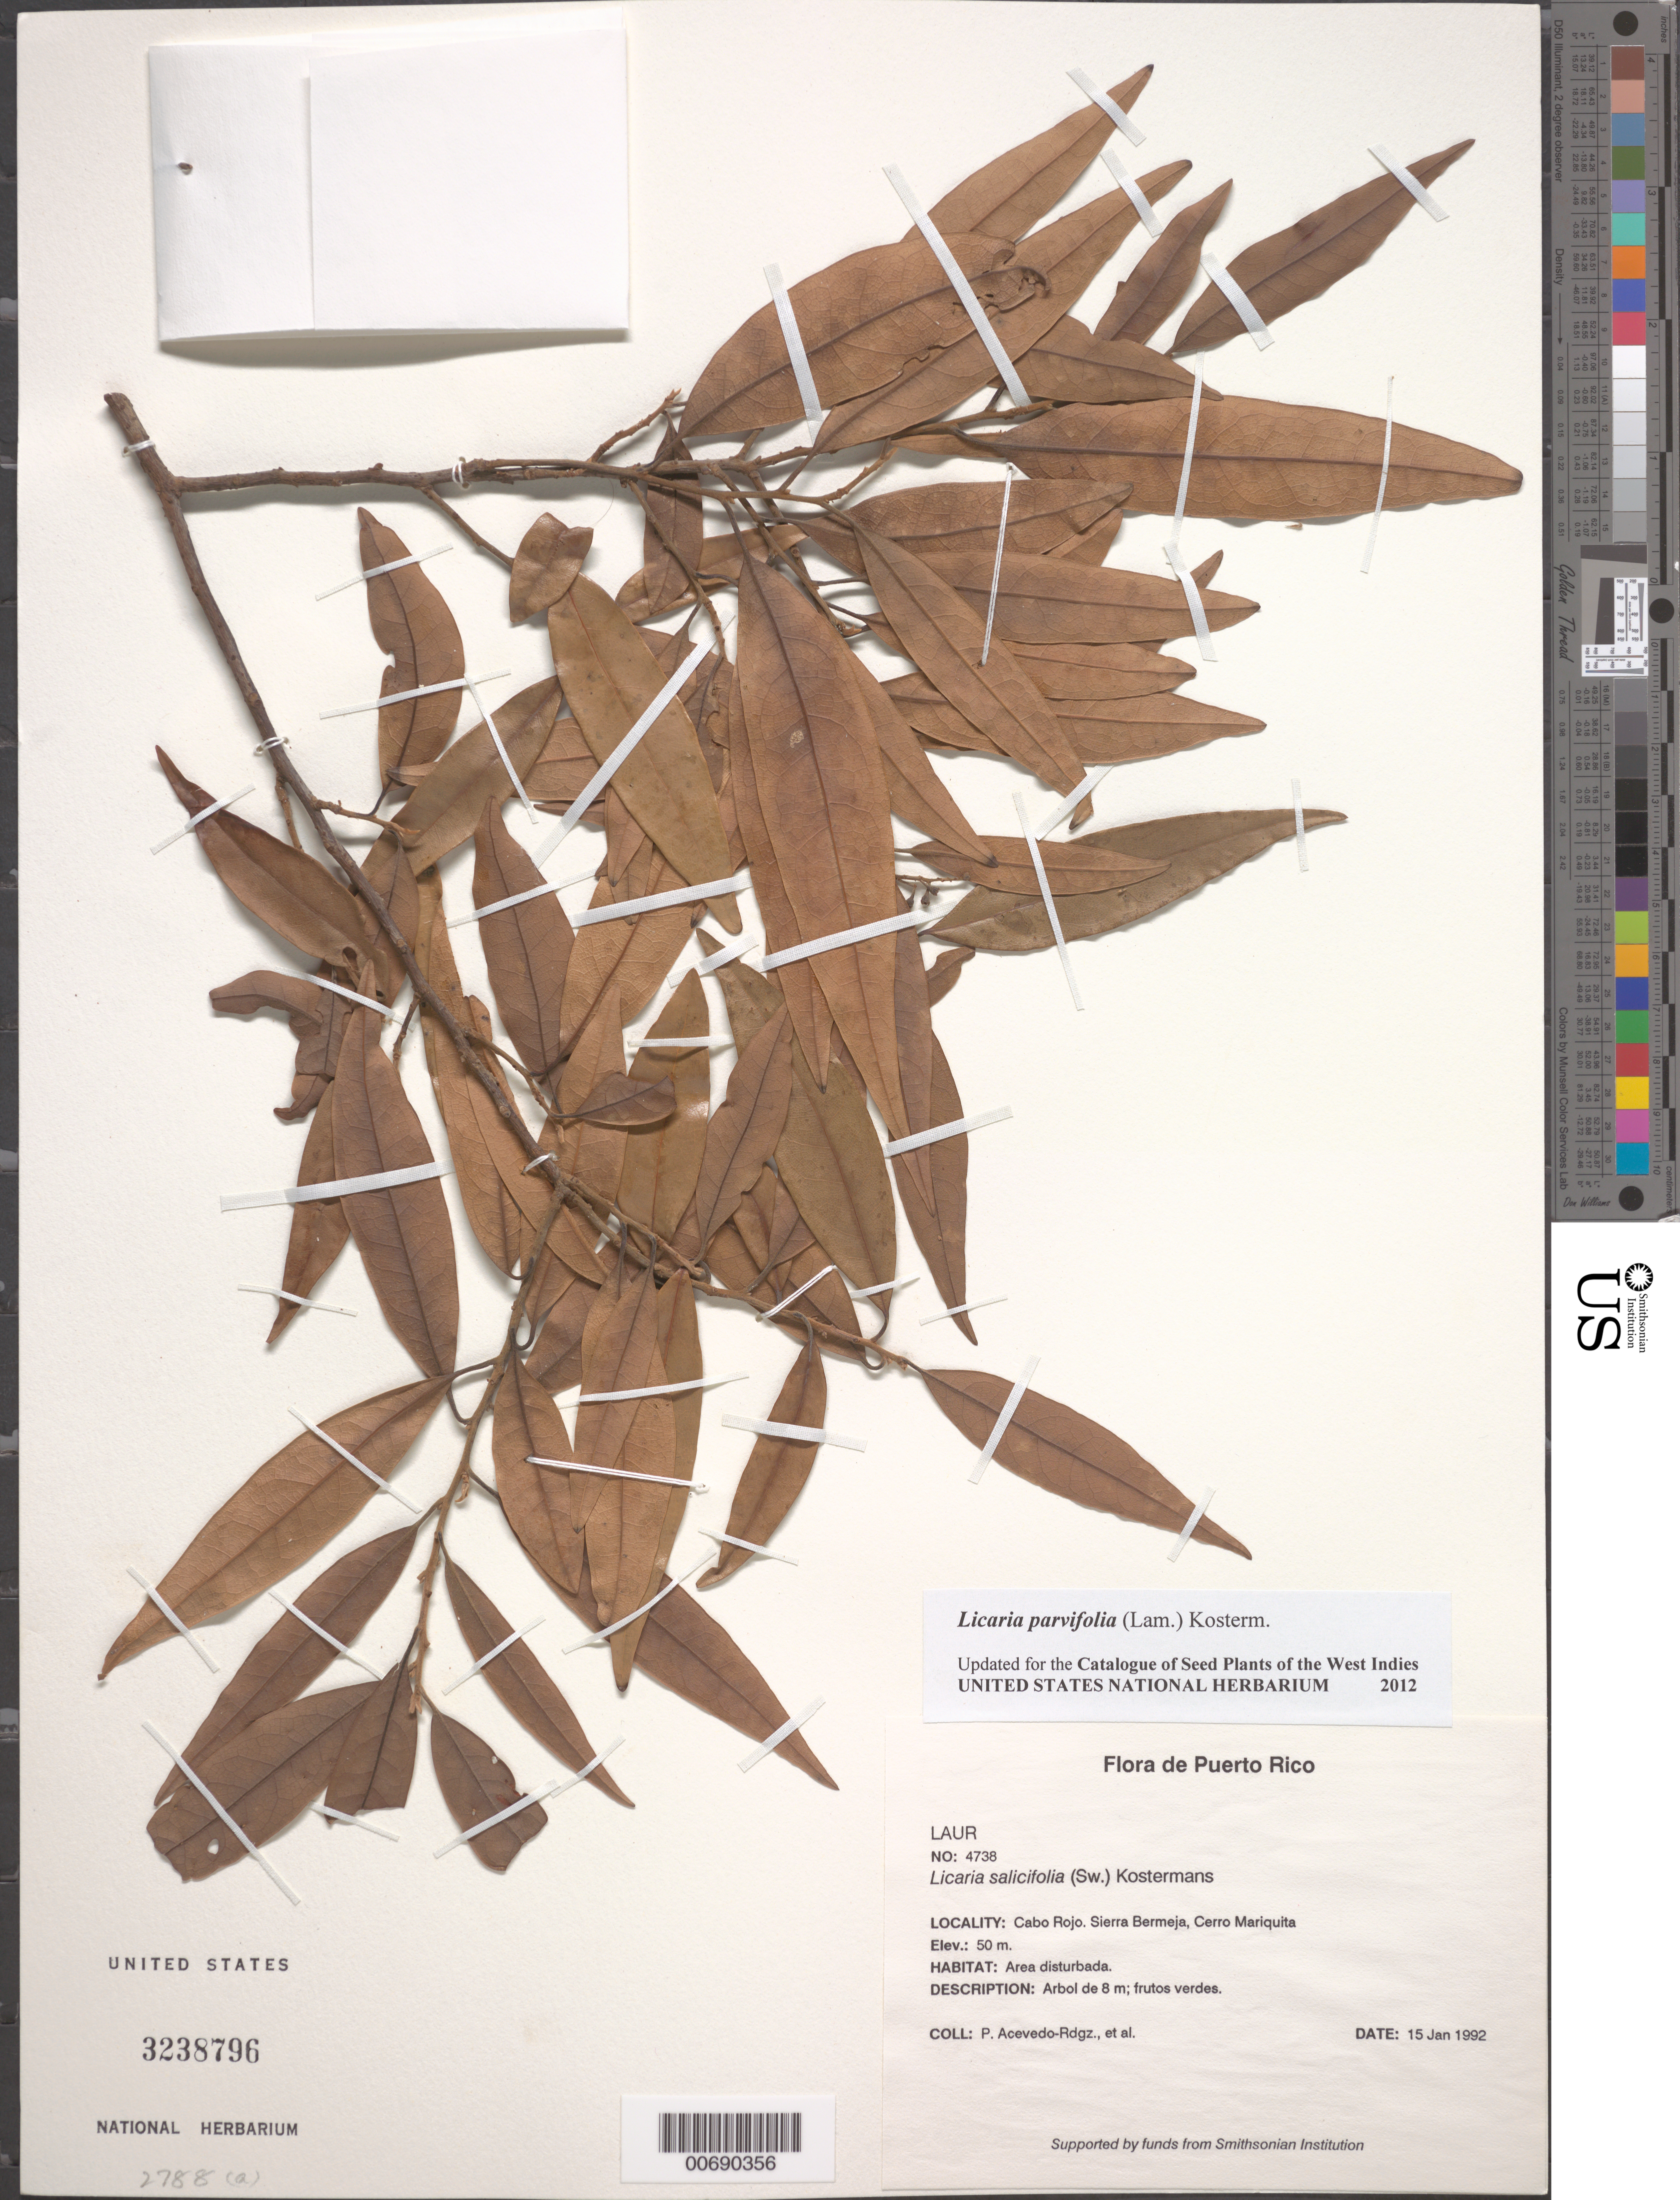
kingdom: Plantae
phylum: Tracheophyta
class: Magnoliopsida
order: Laurales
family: Lauraceae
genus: Licaria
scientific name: Licaria salicifolia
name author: (Sw.) Kosterm.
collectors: P. Acevedo-Rodr.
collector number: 4738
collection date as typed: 15 Jan 1992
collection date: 1992-01-15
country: Puerto Rico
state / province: Cabo Rojo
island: Puerto Rico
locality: Cabo Rojo; Sierra Bermeja, Cerro Mariquita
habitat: Area disturbada.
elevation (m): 50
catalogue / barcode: US 3238796